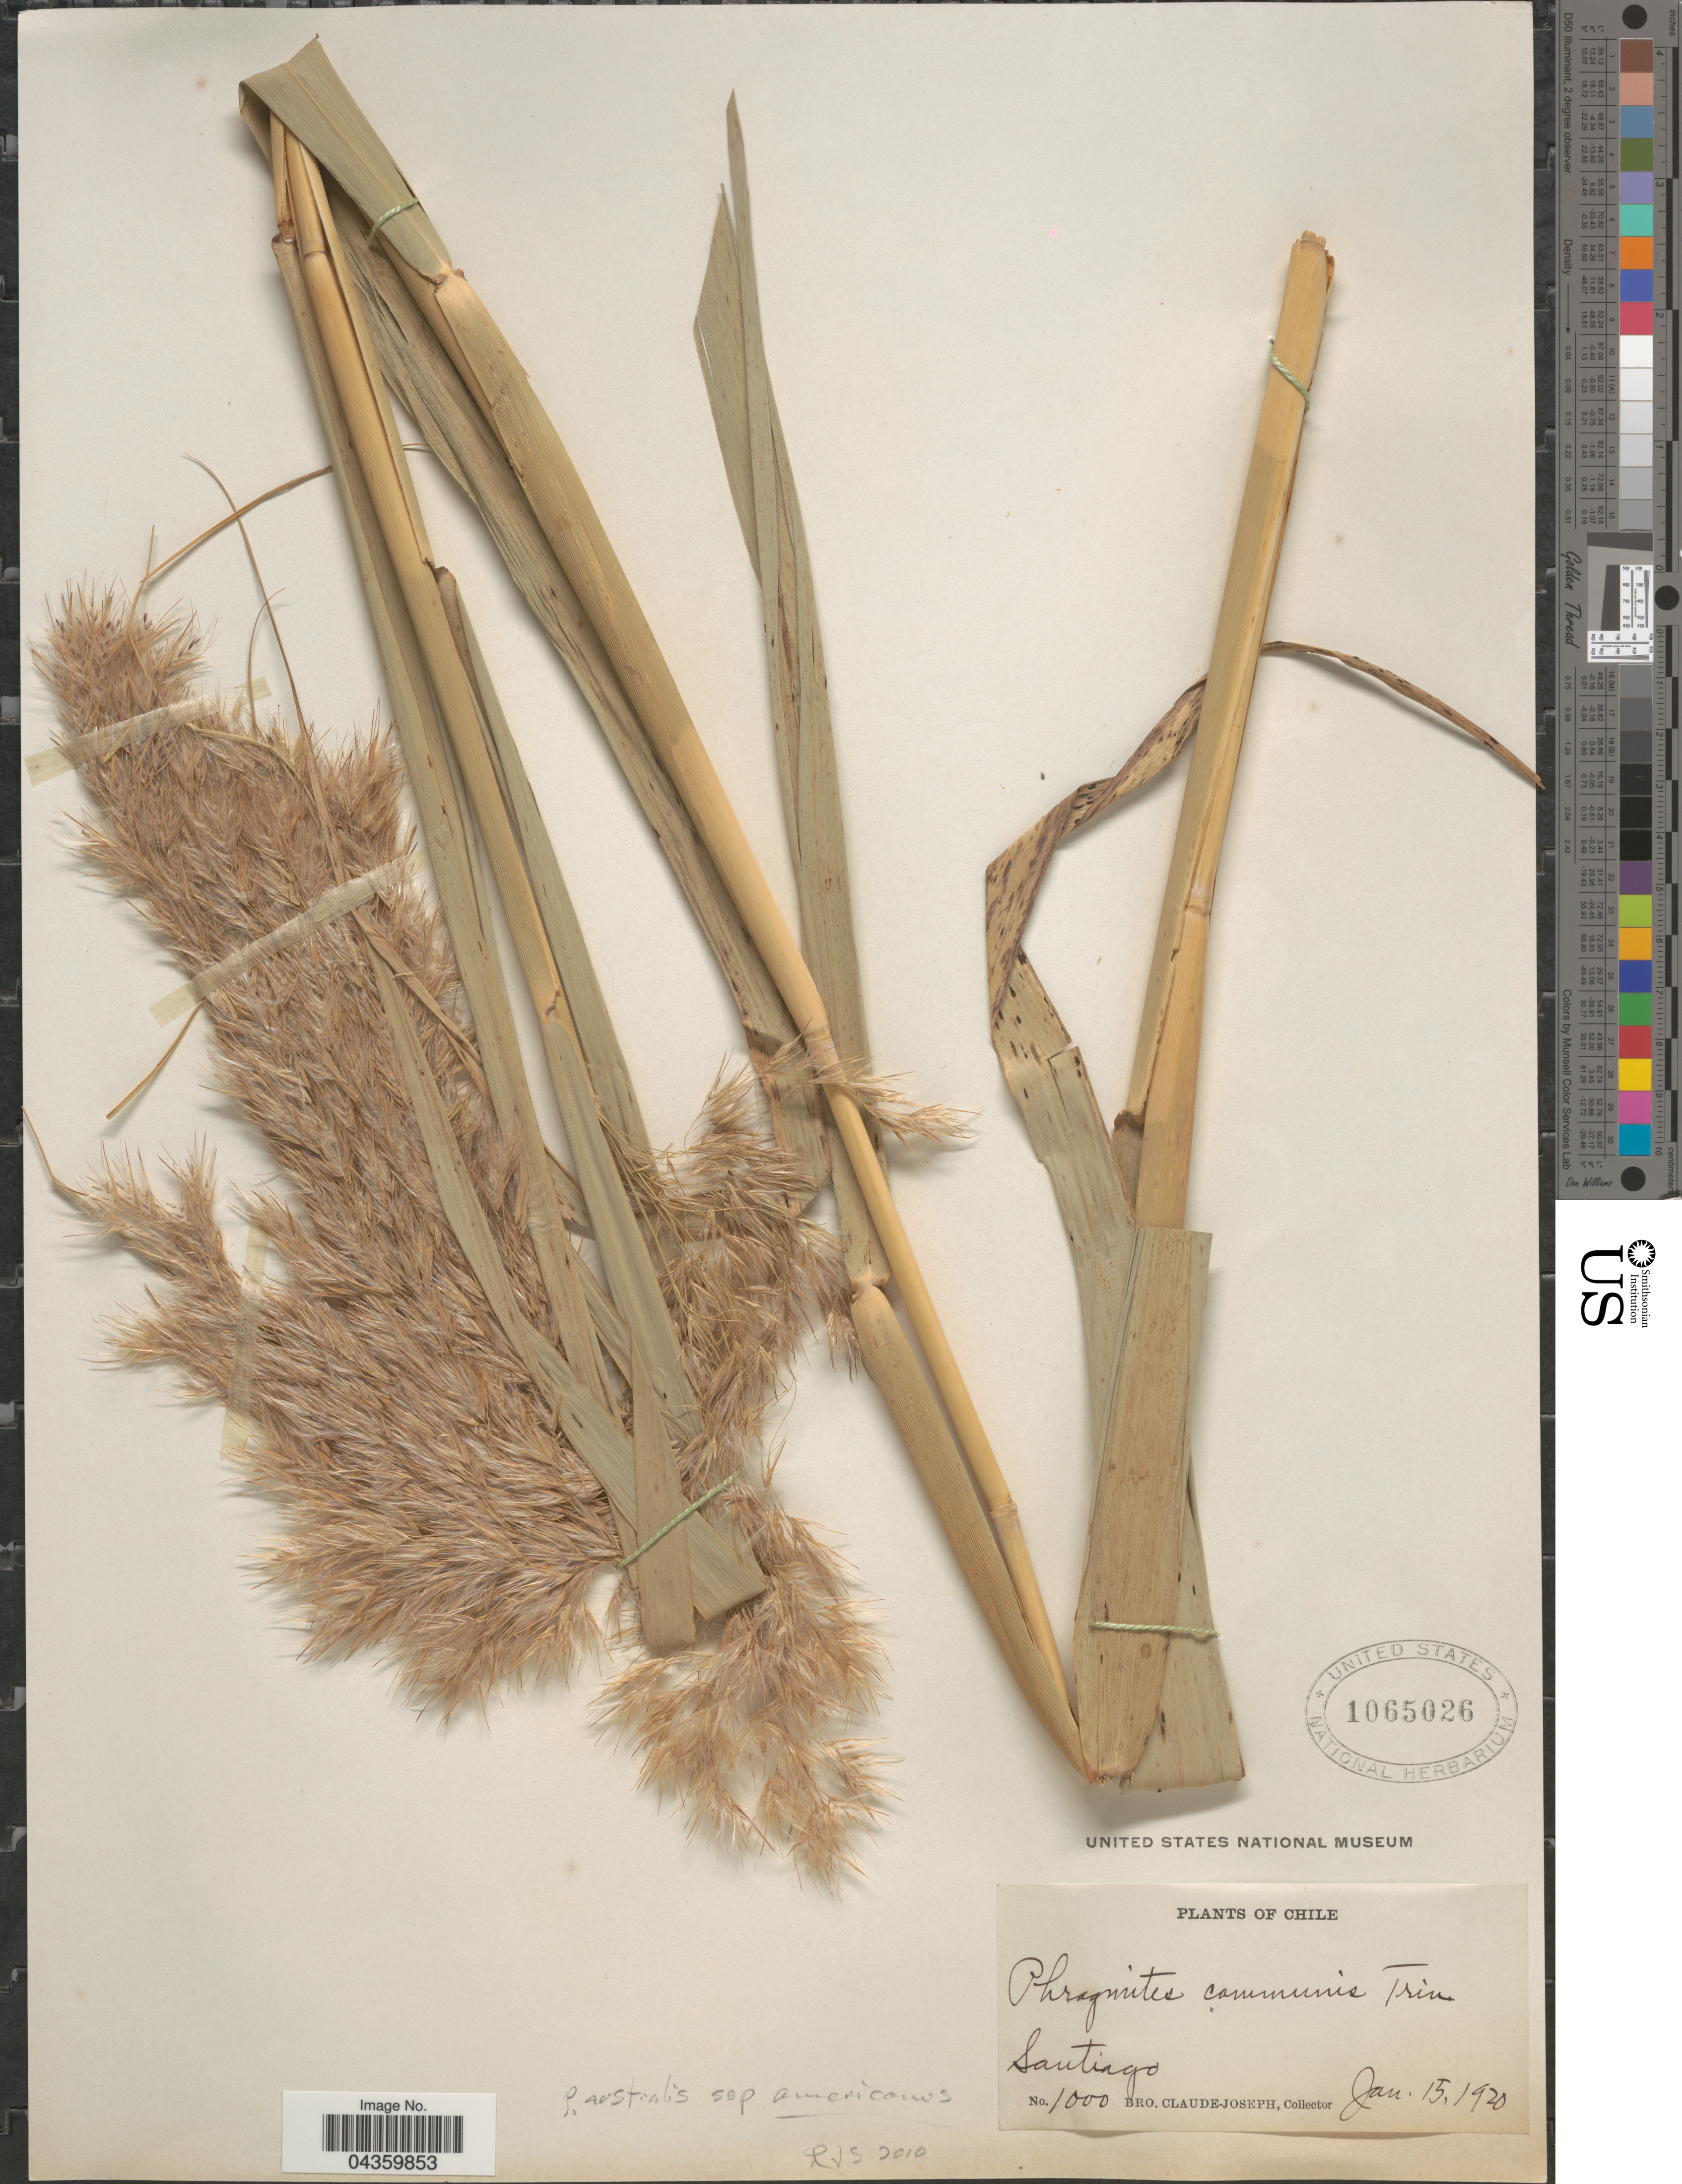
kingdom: Plantae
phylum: Tracheophyta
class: Liliopsida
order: Poales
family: Poaceae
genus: Phragmites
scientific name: Phragmites australis subsp. americanus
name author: Saltonstall & et al.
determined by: Soreng, Robert J., Research Associate (BOT), Smithsonian Institution - National Museum of Natural History (UNITED STATES)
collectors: Bro. Claude-Joseph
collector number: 1000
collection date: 1920-01-15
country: Chile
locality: Santiago.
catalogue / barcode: US 1065026